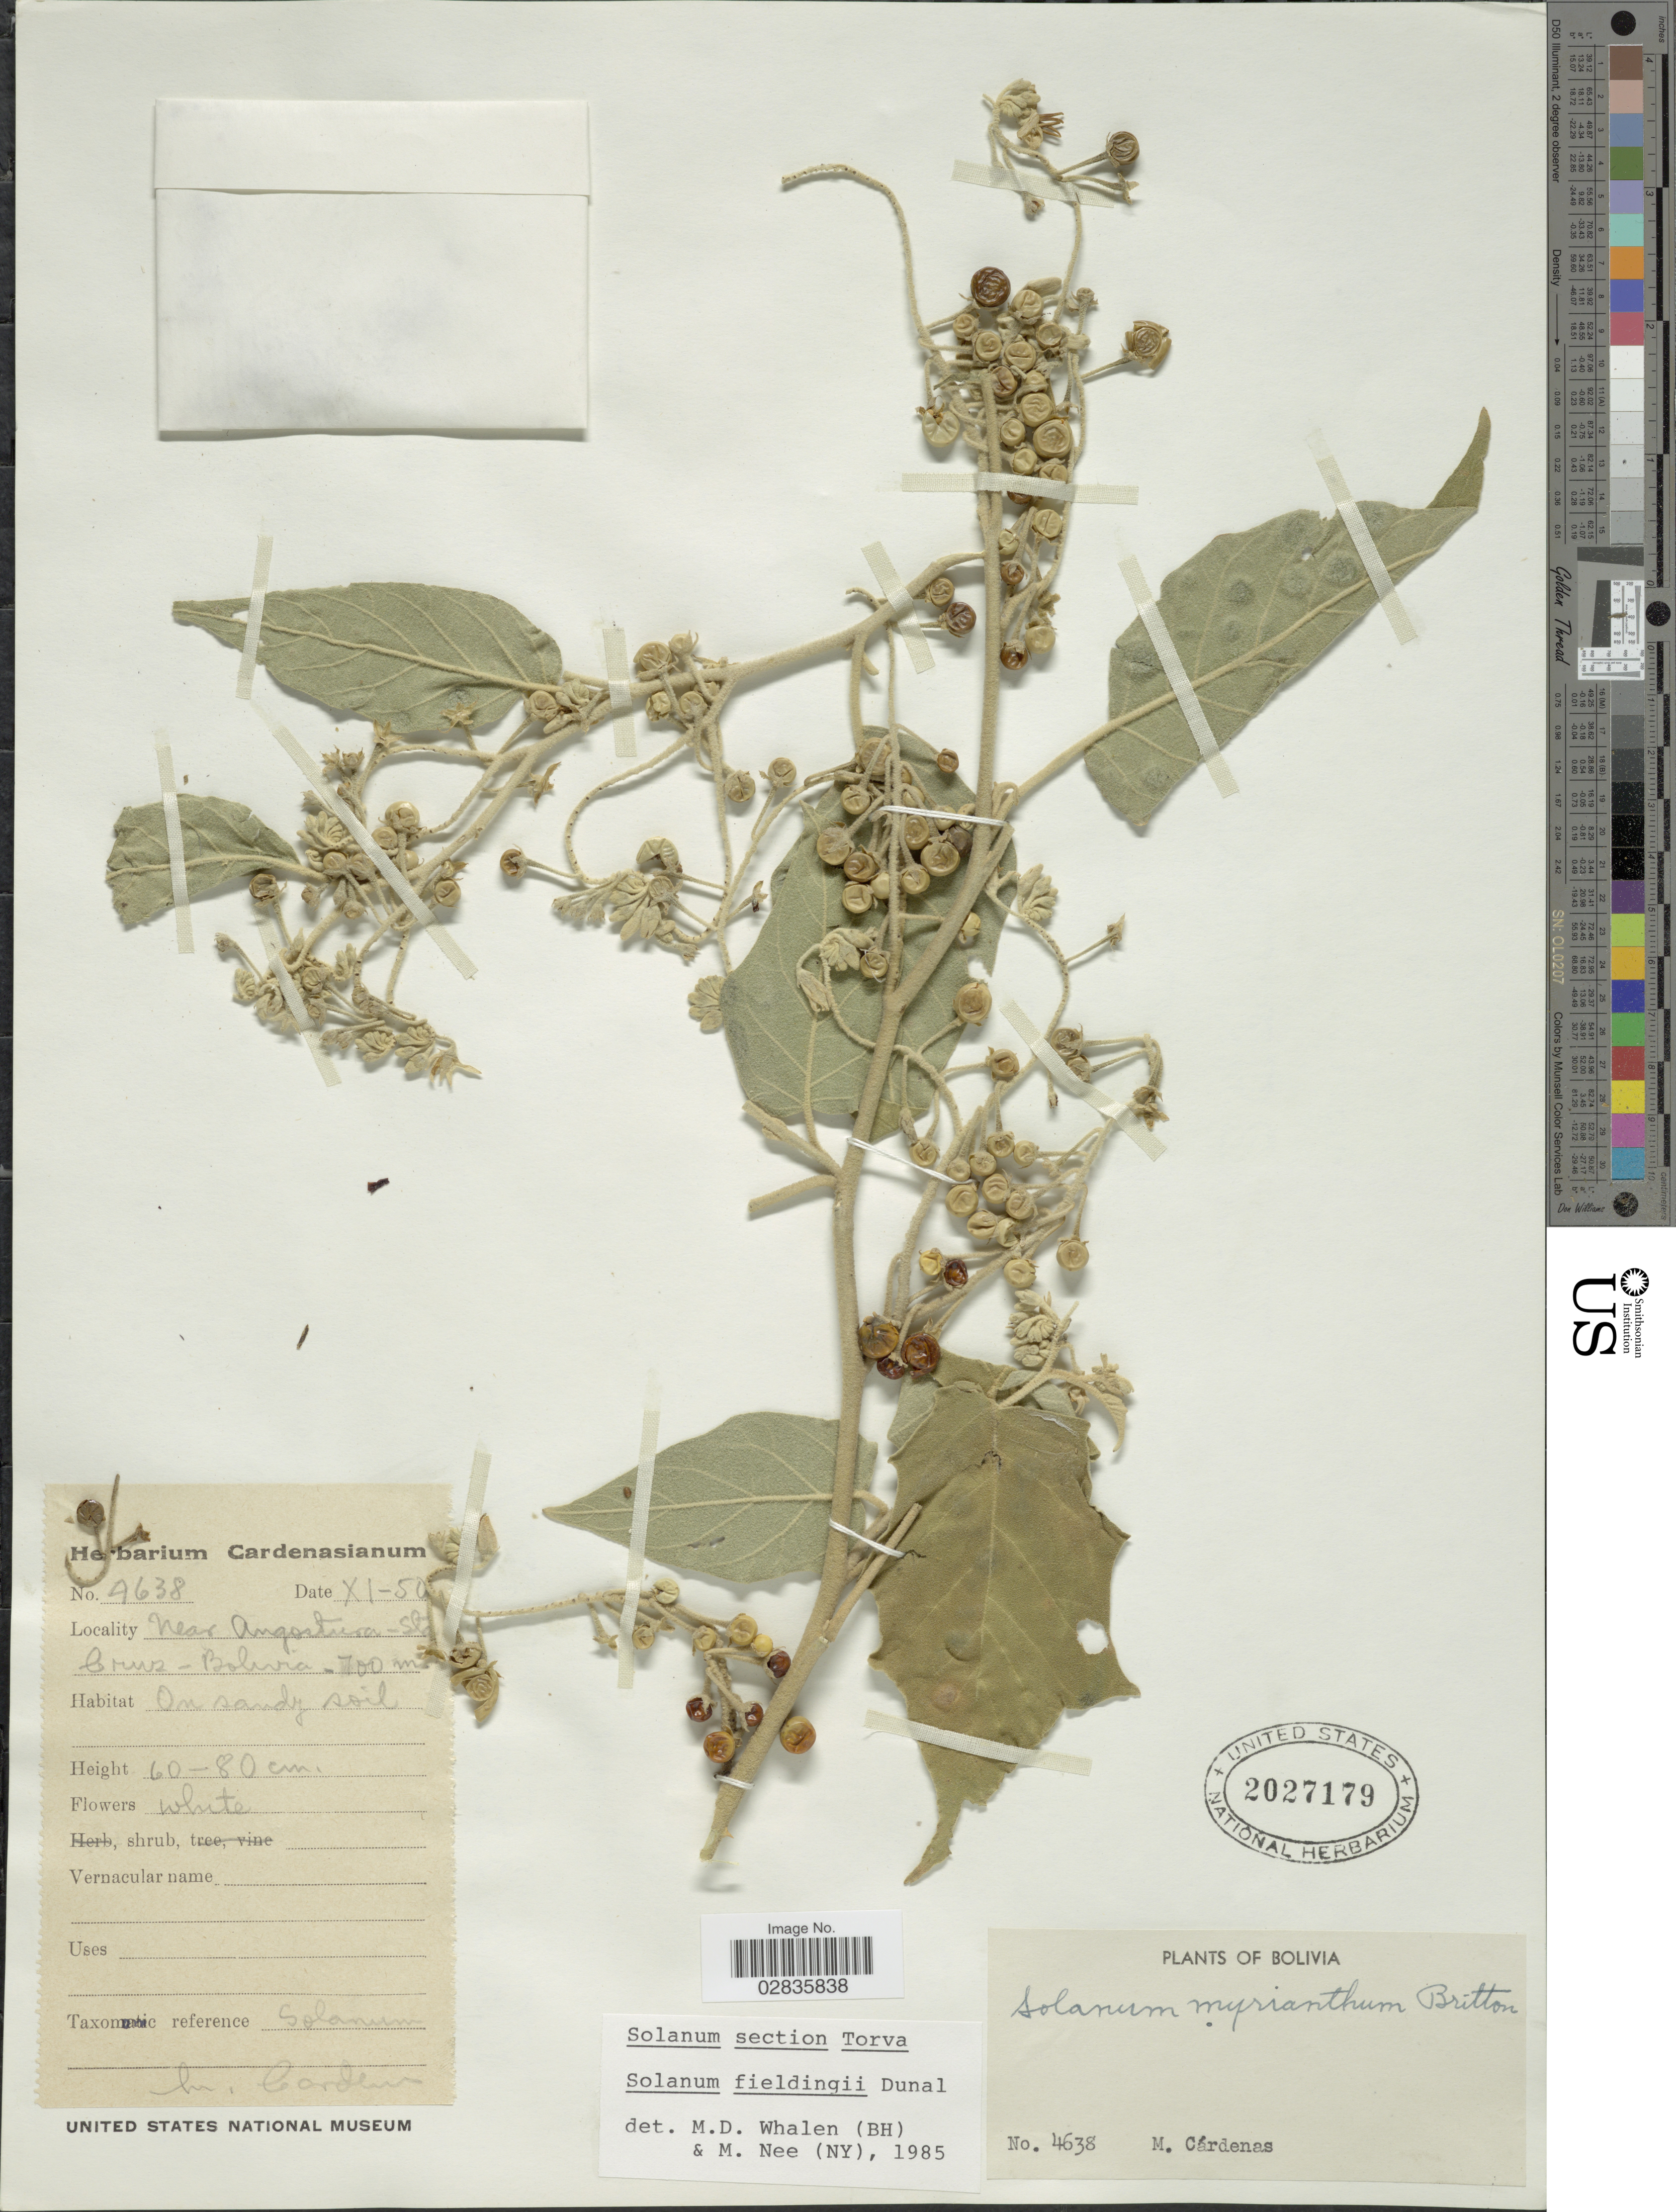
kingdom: Plantae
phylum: Tracheophyta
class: Magnoliopsida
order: Solanales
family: Solanaceae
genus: Solanum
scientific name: Solanum fieldingii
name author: Moric. ex Dunal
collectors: M. Cárdenas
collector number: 4638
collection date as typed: Transcribed d/m/y: /11/50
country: Bolivia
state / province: Santa Cruz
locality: Near Angostura - Sta Cruz.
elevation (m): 700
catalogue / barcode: US 2027179